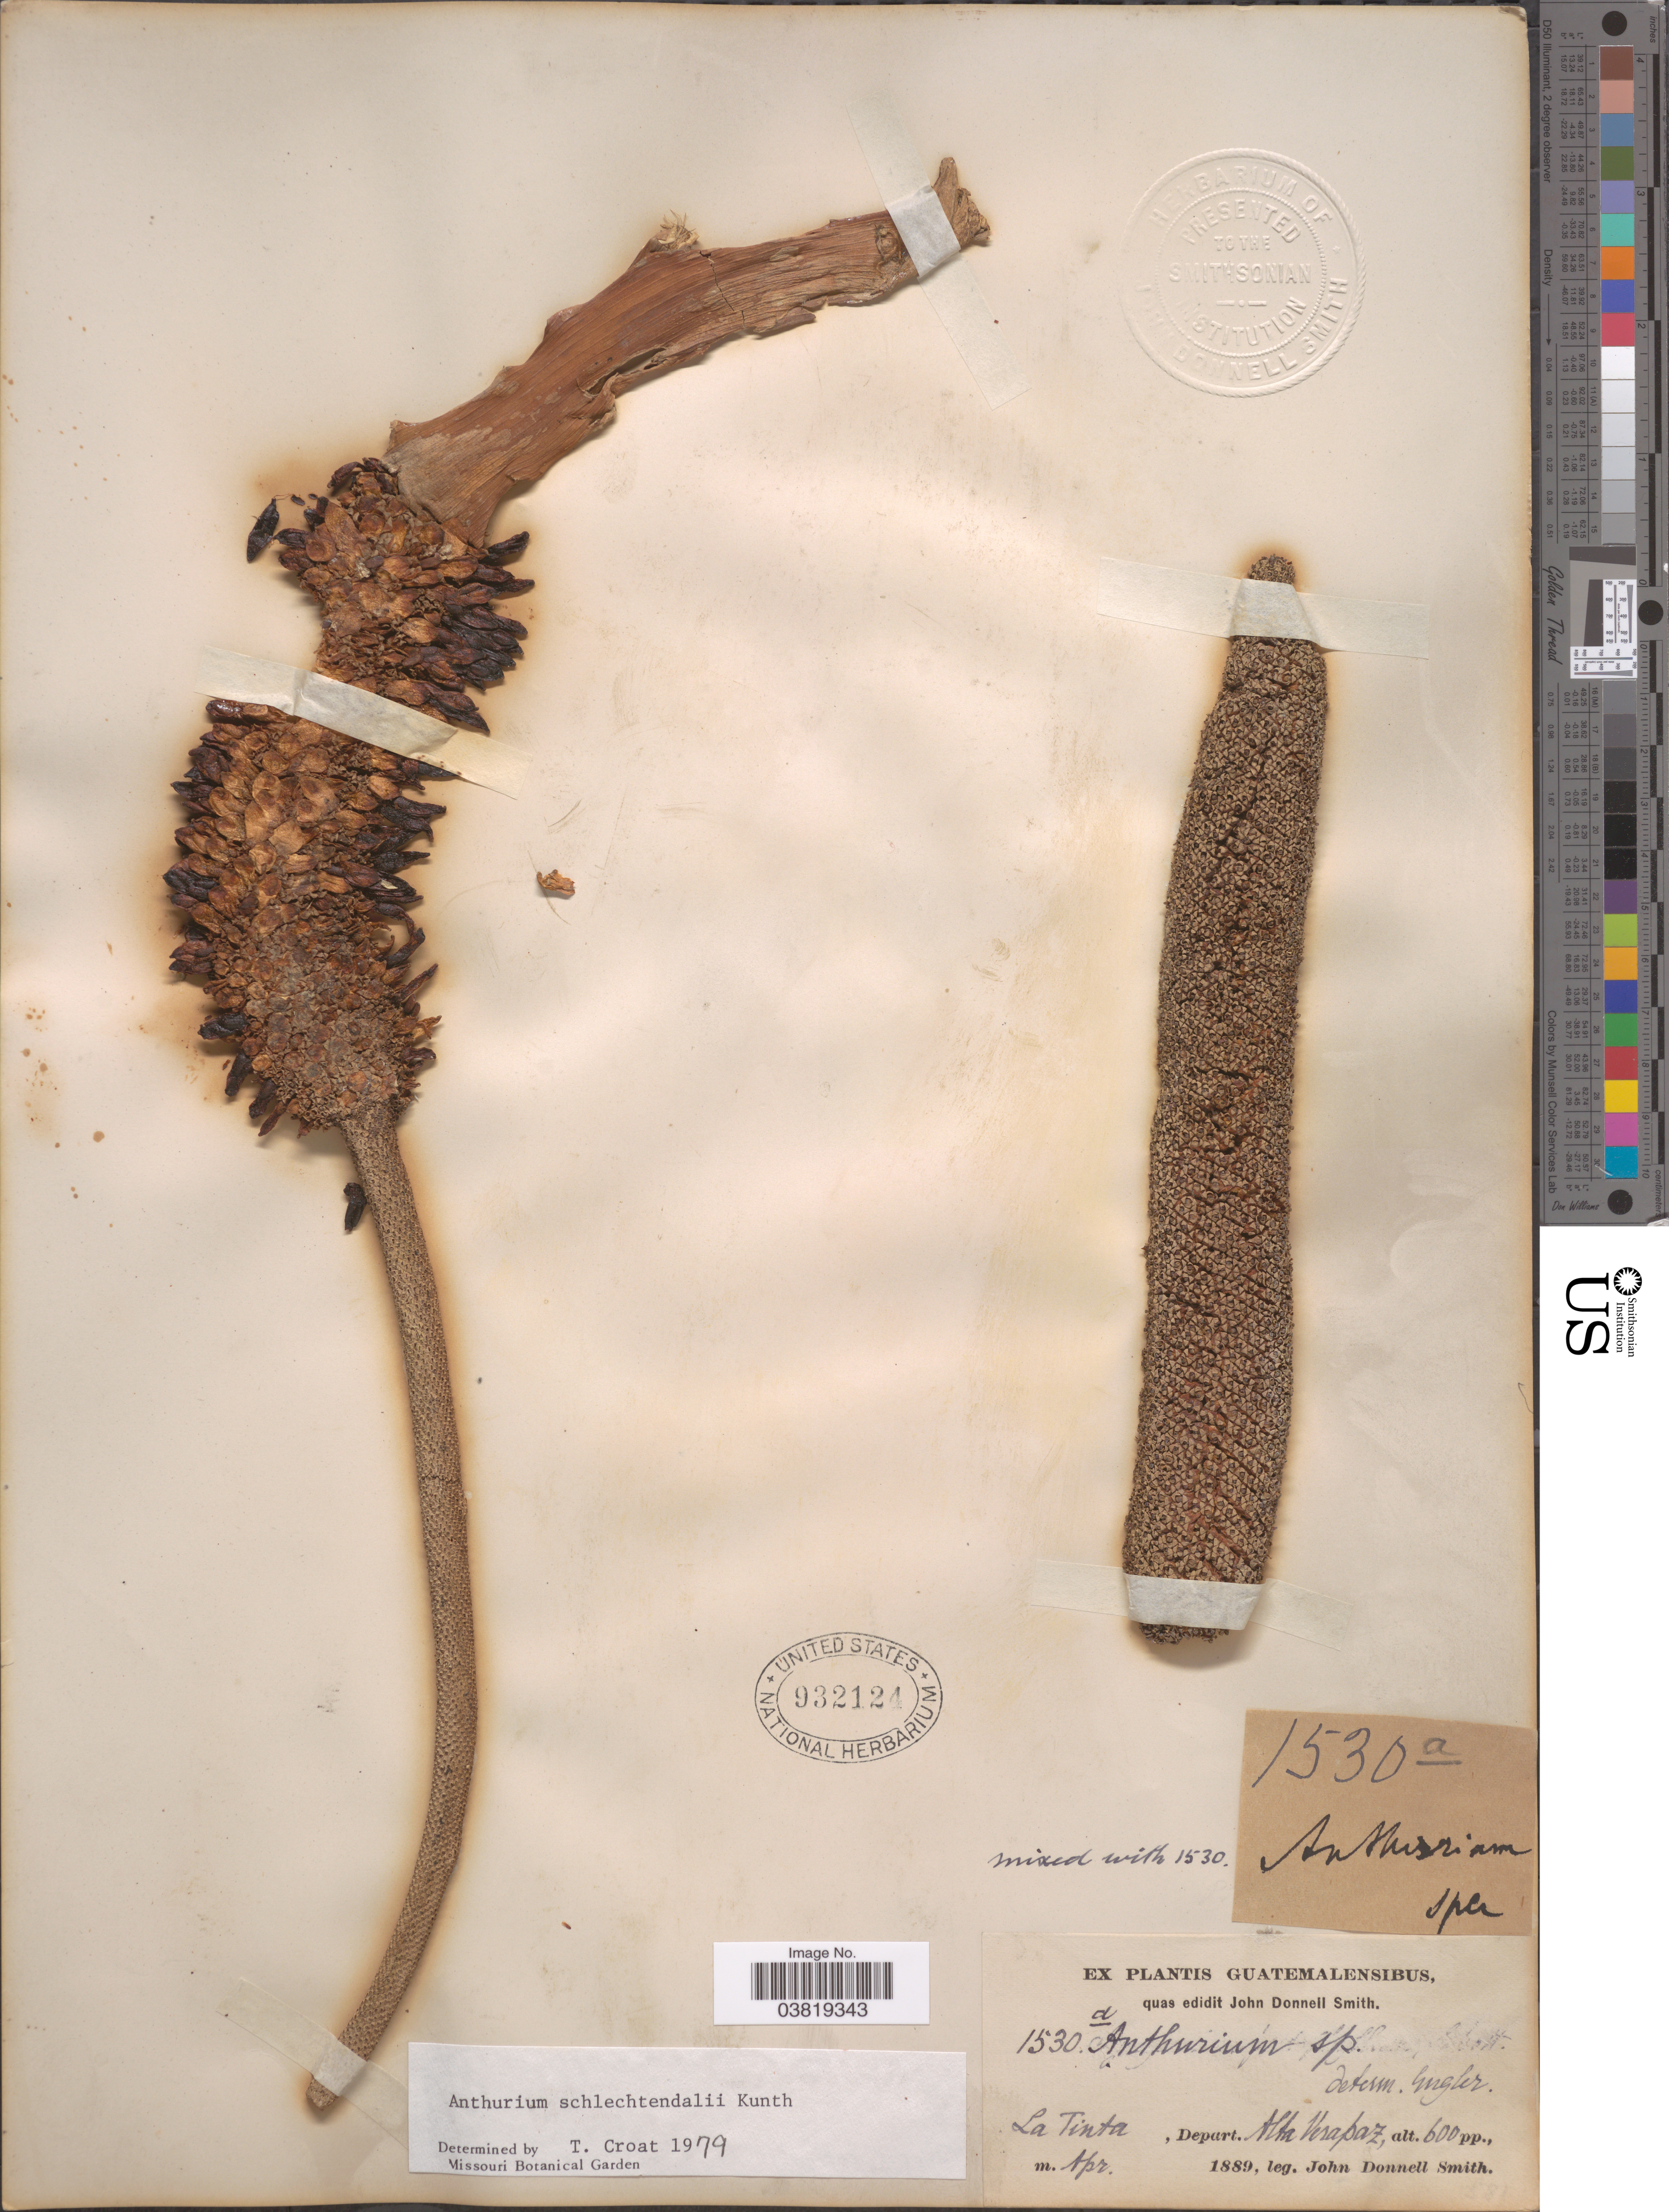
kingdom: Plantae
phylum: Tracheophyta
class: Liliopsida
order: Alismatales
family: Araceae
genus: Anthurium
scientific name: Anthurium schlechtendalii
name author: Kunth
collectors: J. Donnell Smith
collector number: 1530d*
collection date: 1889-04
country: Guatemala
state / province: Alta Verapaz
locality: La Tinta, Depart. Alta Verapaz.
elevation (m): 183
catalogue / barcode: US 932124